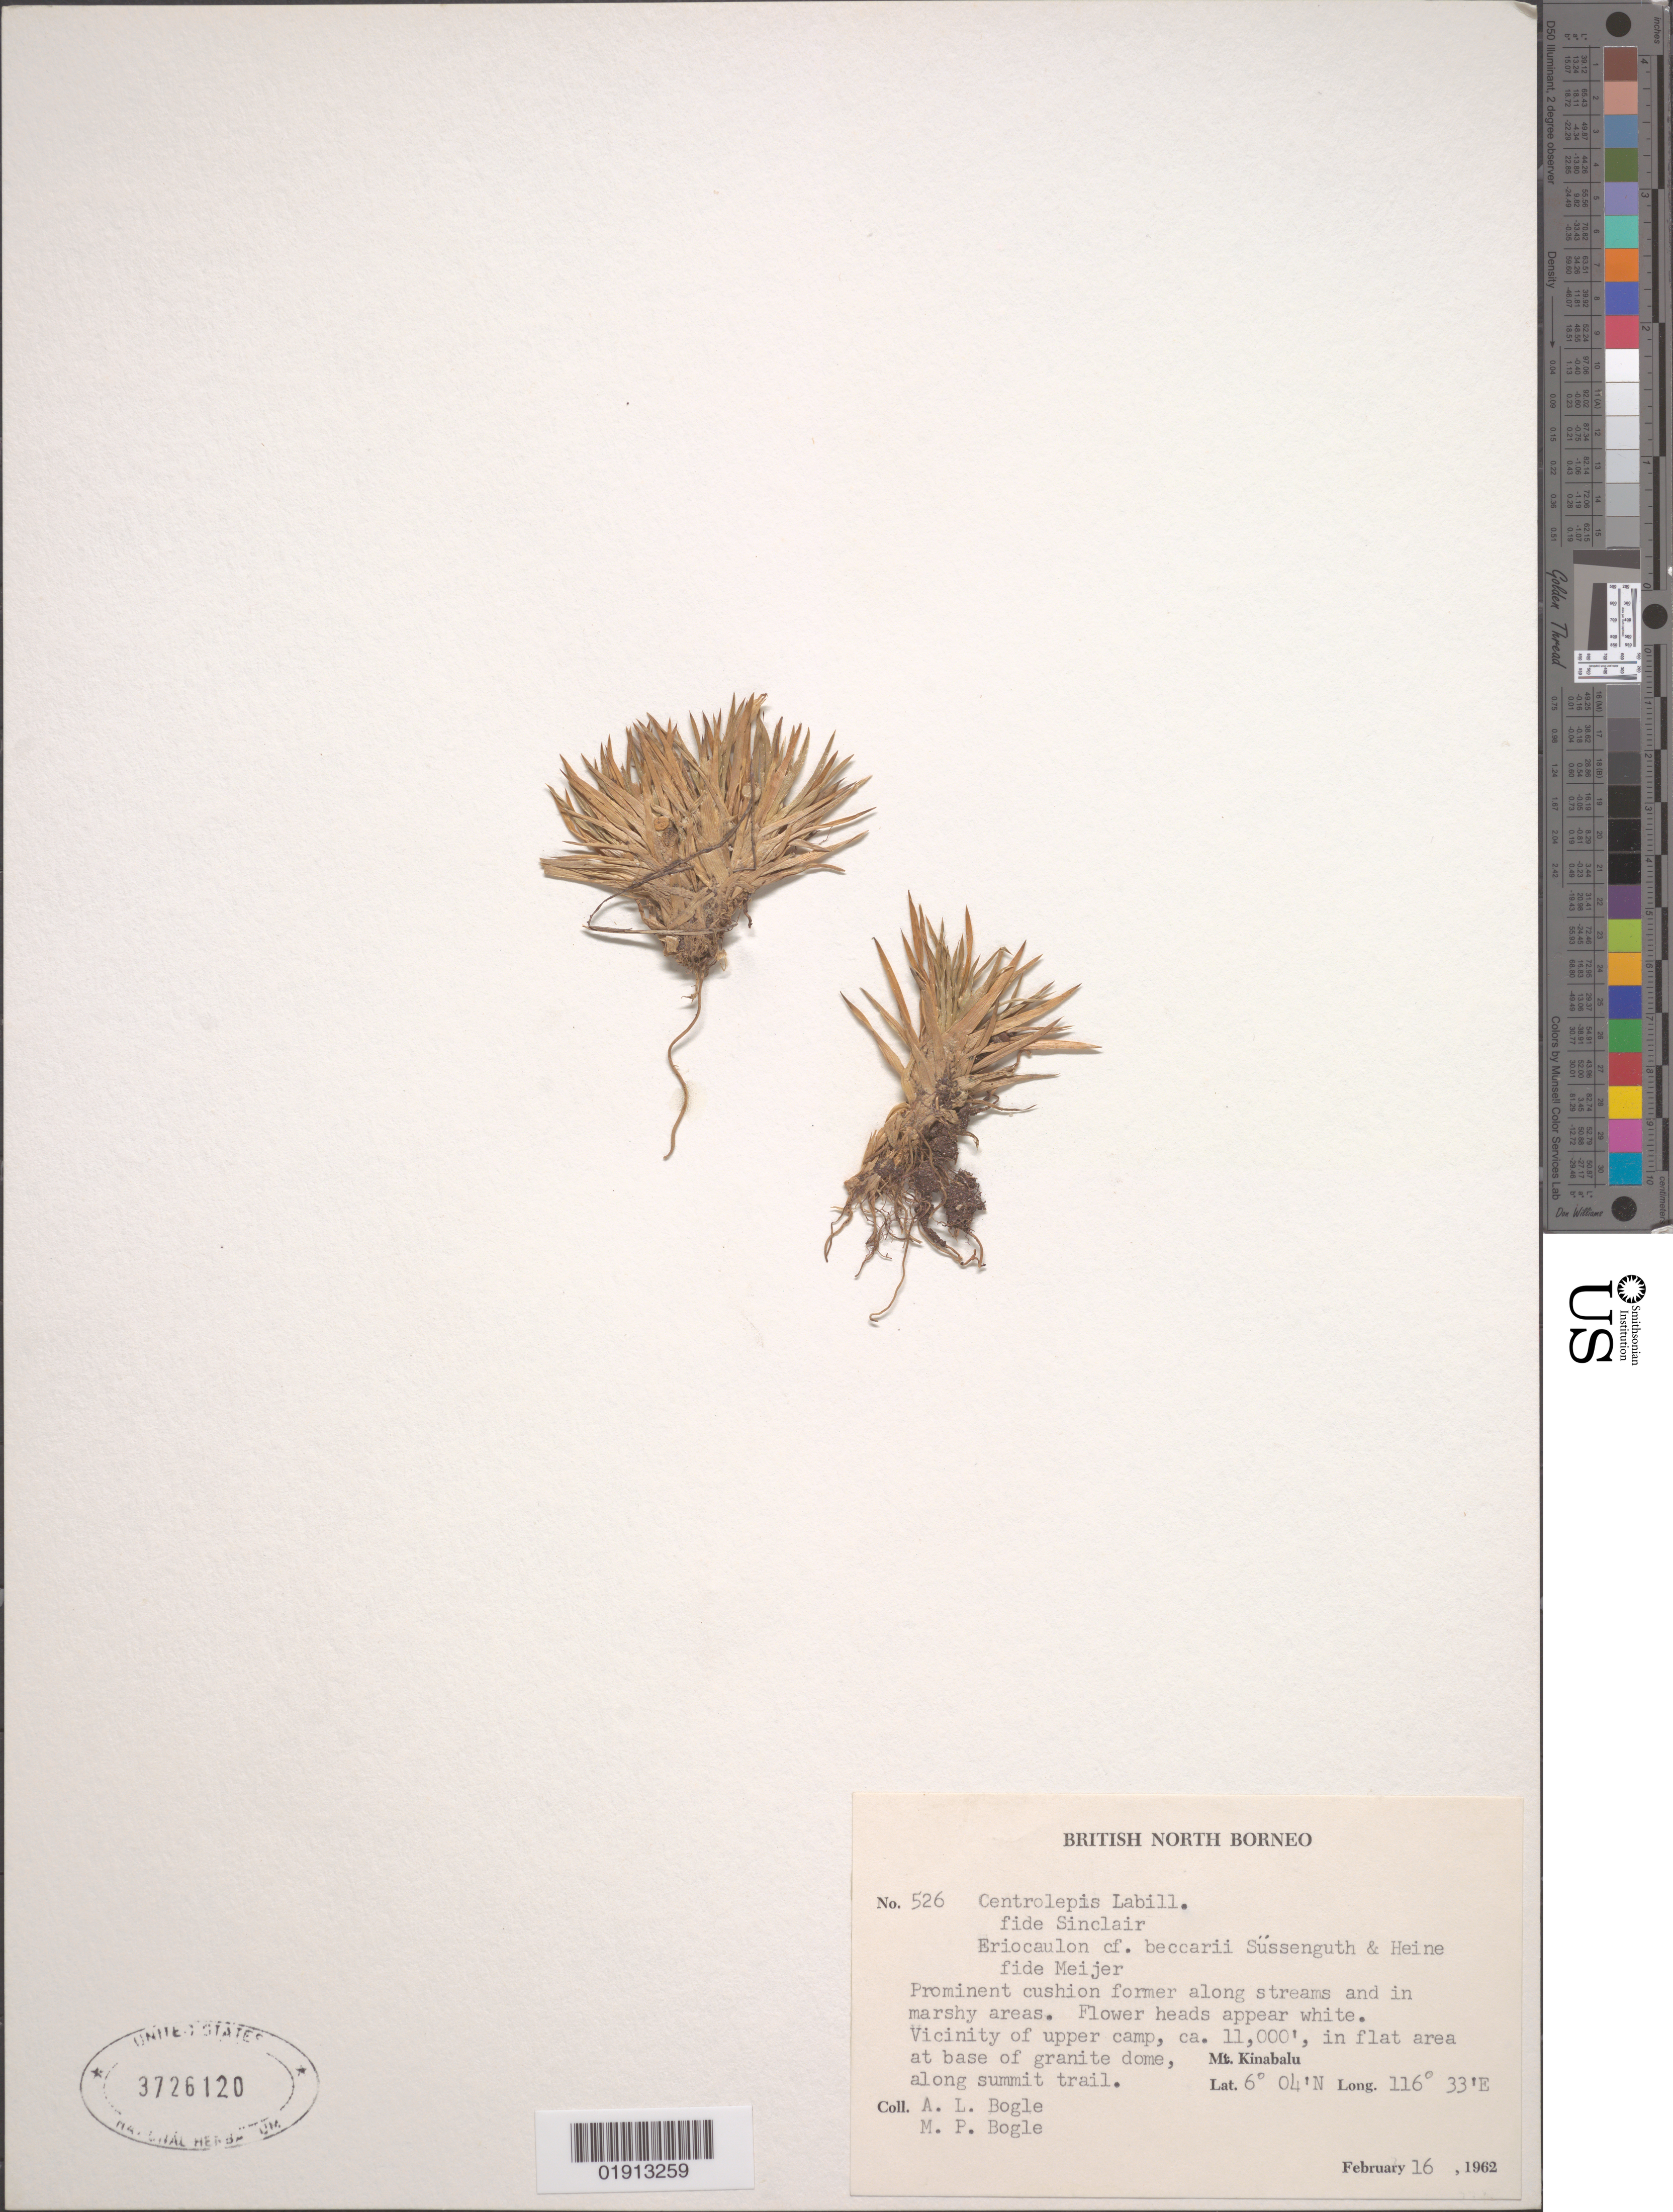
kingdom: Plantae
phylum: Tracheophyta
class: Liliopsida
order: Poales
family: Restionaceae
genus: Centrolepis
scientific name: Centrolepis sp.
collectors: Bogle, A.L. & M. Bogle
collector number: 526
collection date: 1962-02-16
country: Malaysia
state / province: Sabah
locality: British North Borneo, Mt Kinabalu, vicinity of upper camp, in flat area along summit trail.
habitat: Prominent cushion former along streams and in marshy areas.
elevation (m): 3353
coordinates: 6 04 N, 116 33 E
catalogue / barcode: US 3726120